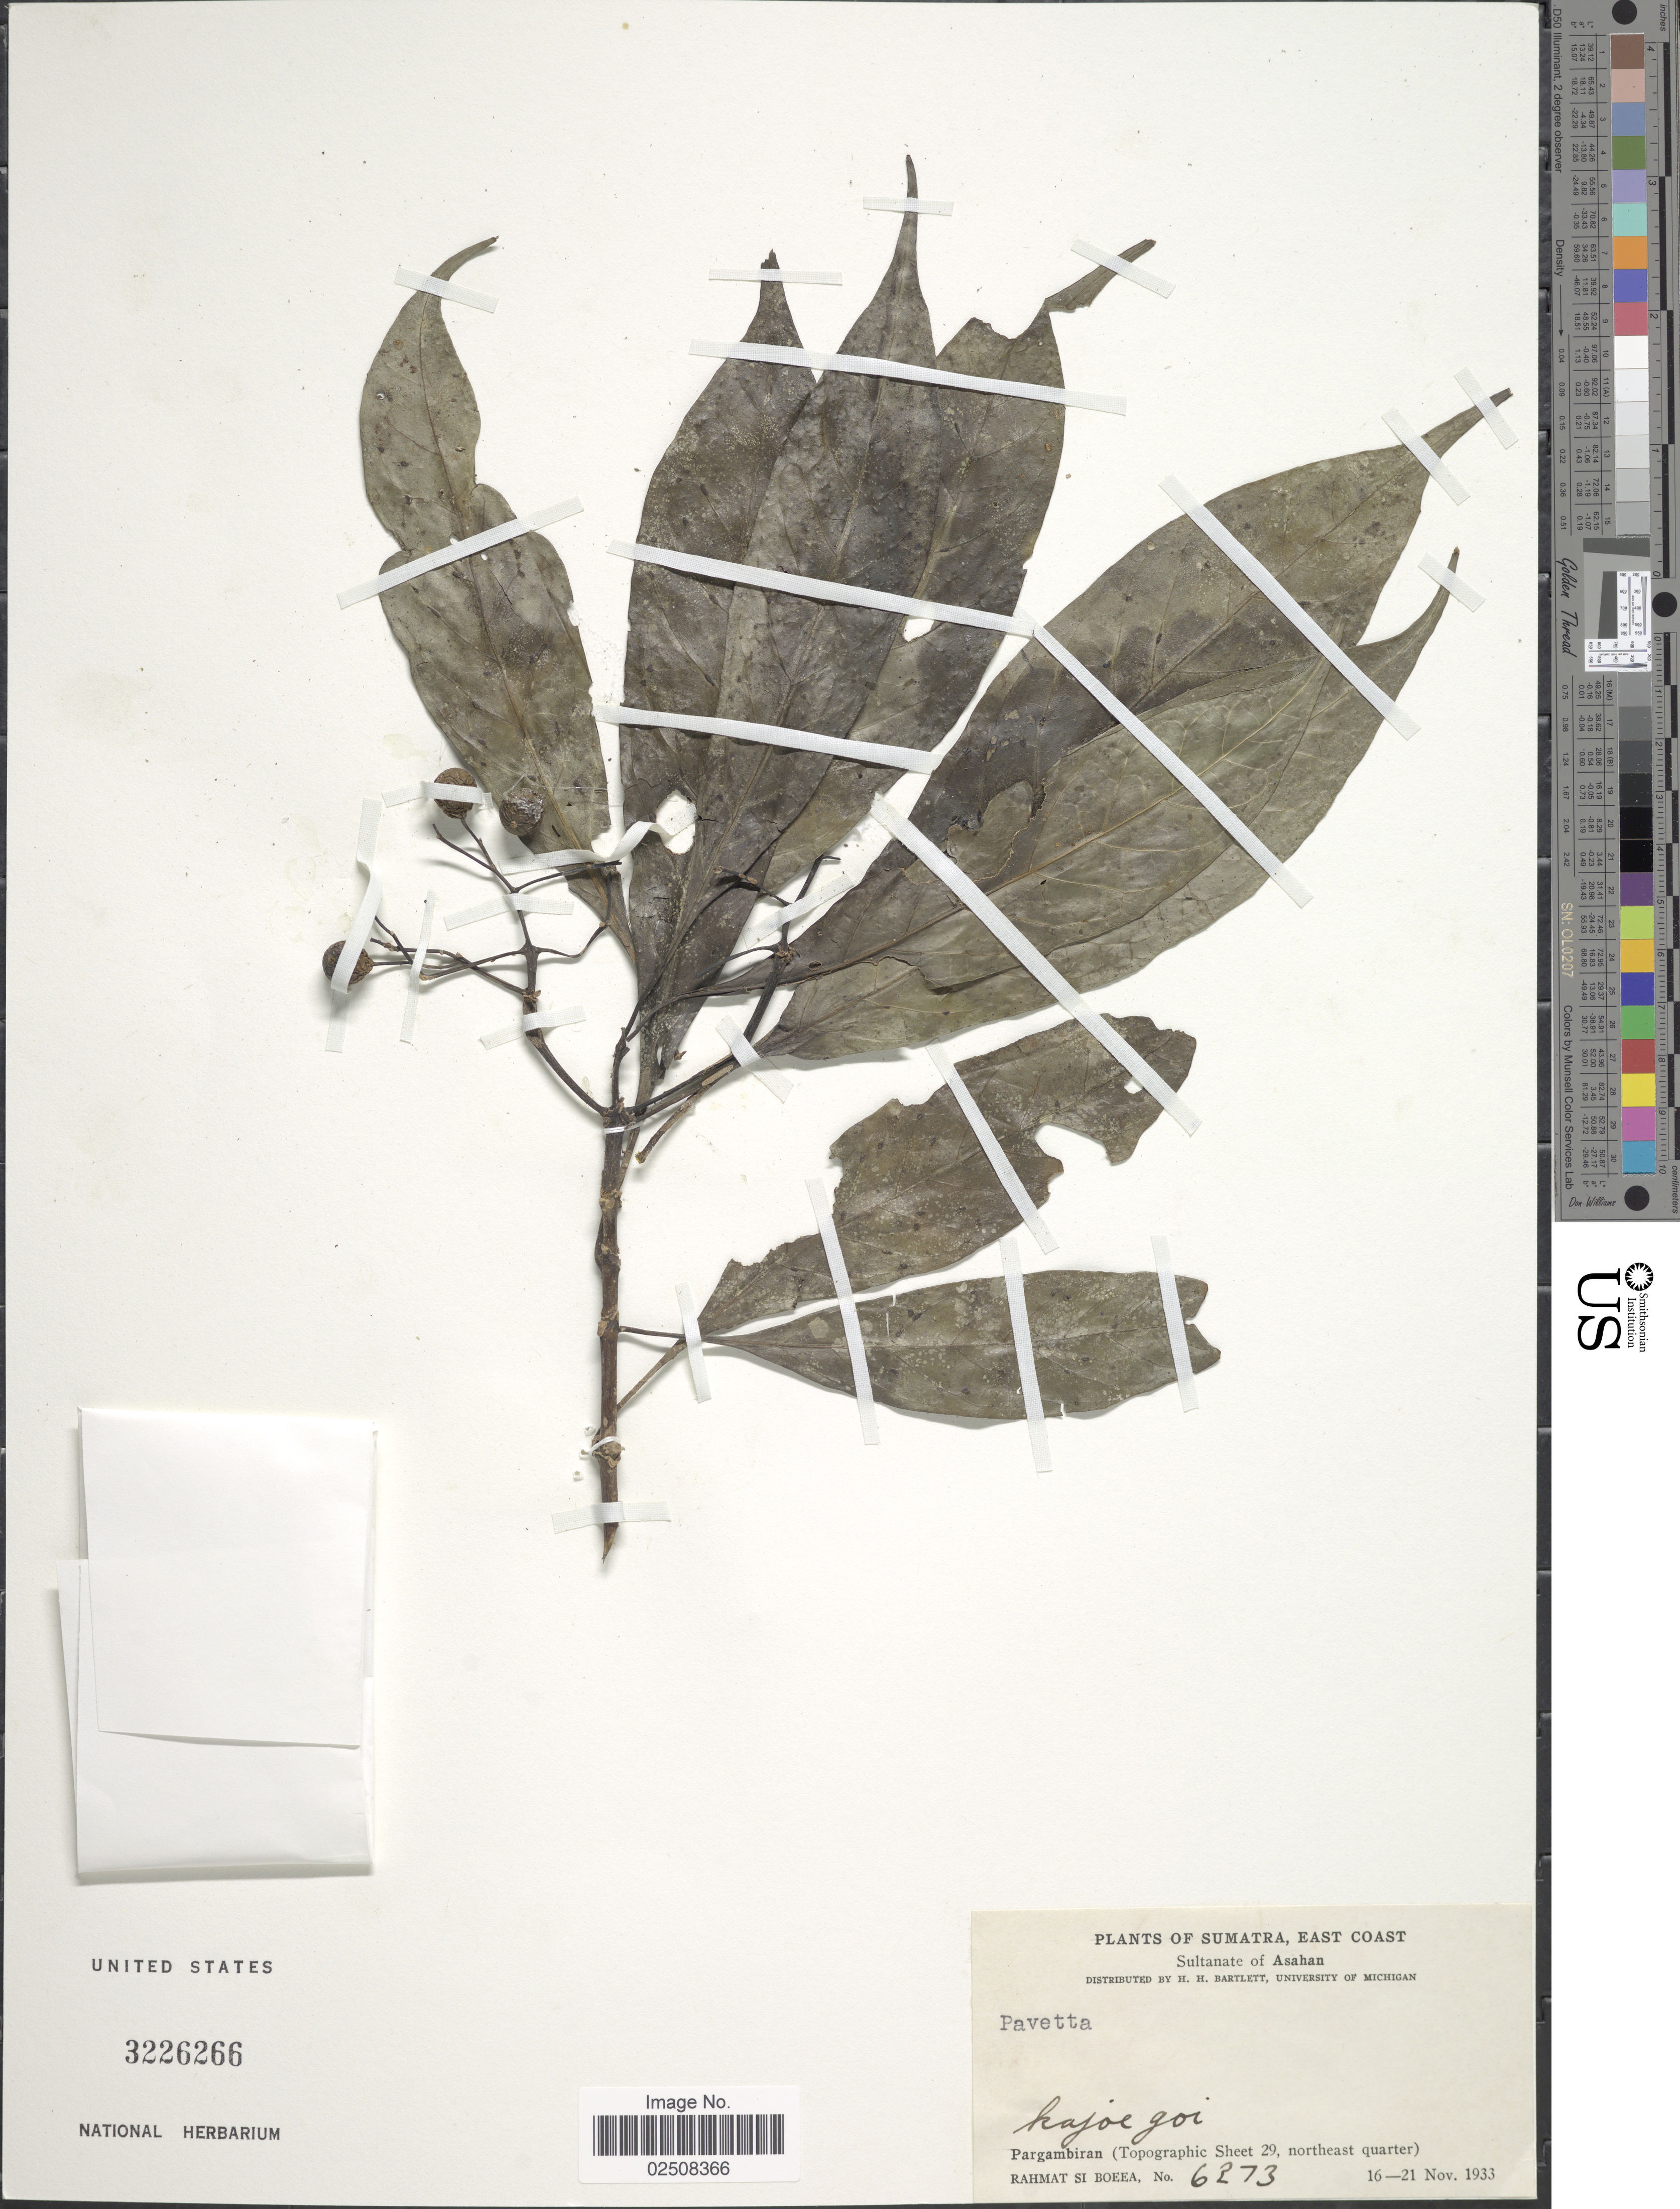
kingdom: Plantae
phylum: Tracheophyta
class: Magnoliopsida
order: Gentianales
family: Rubiaceae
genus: Pavetta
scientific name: Pavetta sp.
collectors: Rahmat Si Boeea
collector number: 6273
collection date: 1933-11-16/1933-11-21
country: Indonesia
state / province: Sumatra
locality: East Coast, Sultanate of Asahan, Kajoe goi, Pargambiran (Topographic Sheet 29, northeast quarter)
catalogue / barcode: US 3226266